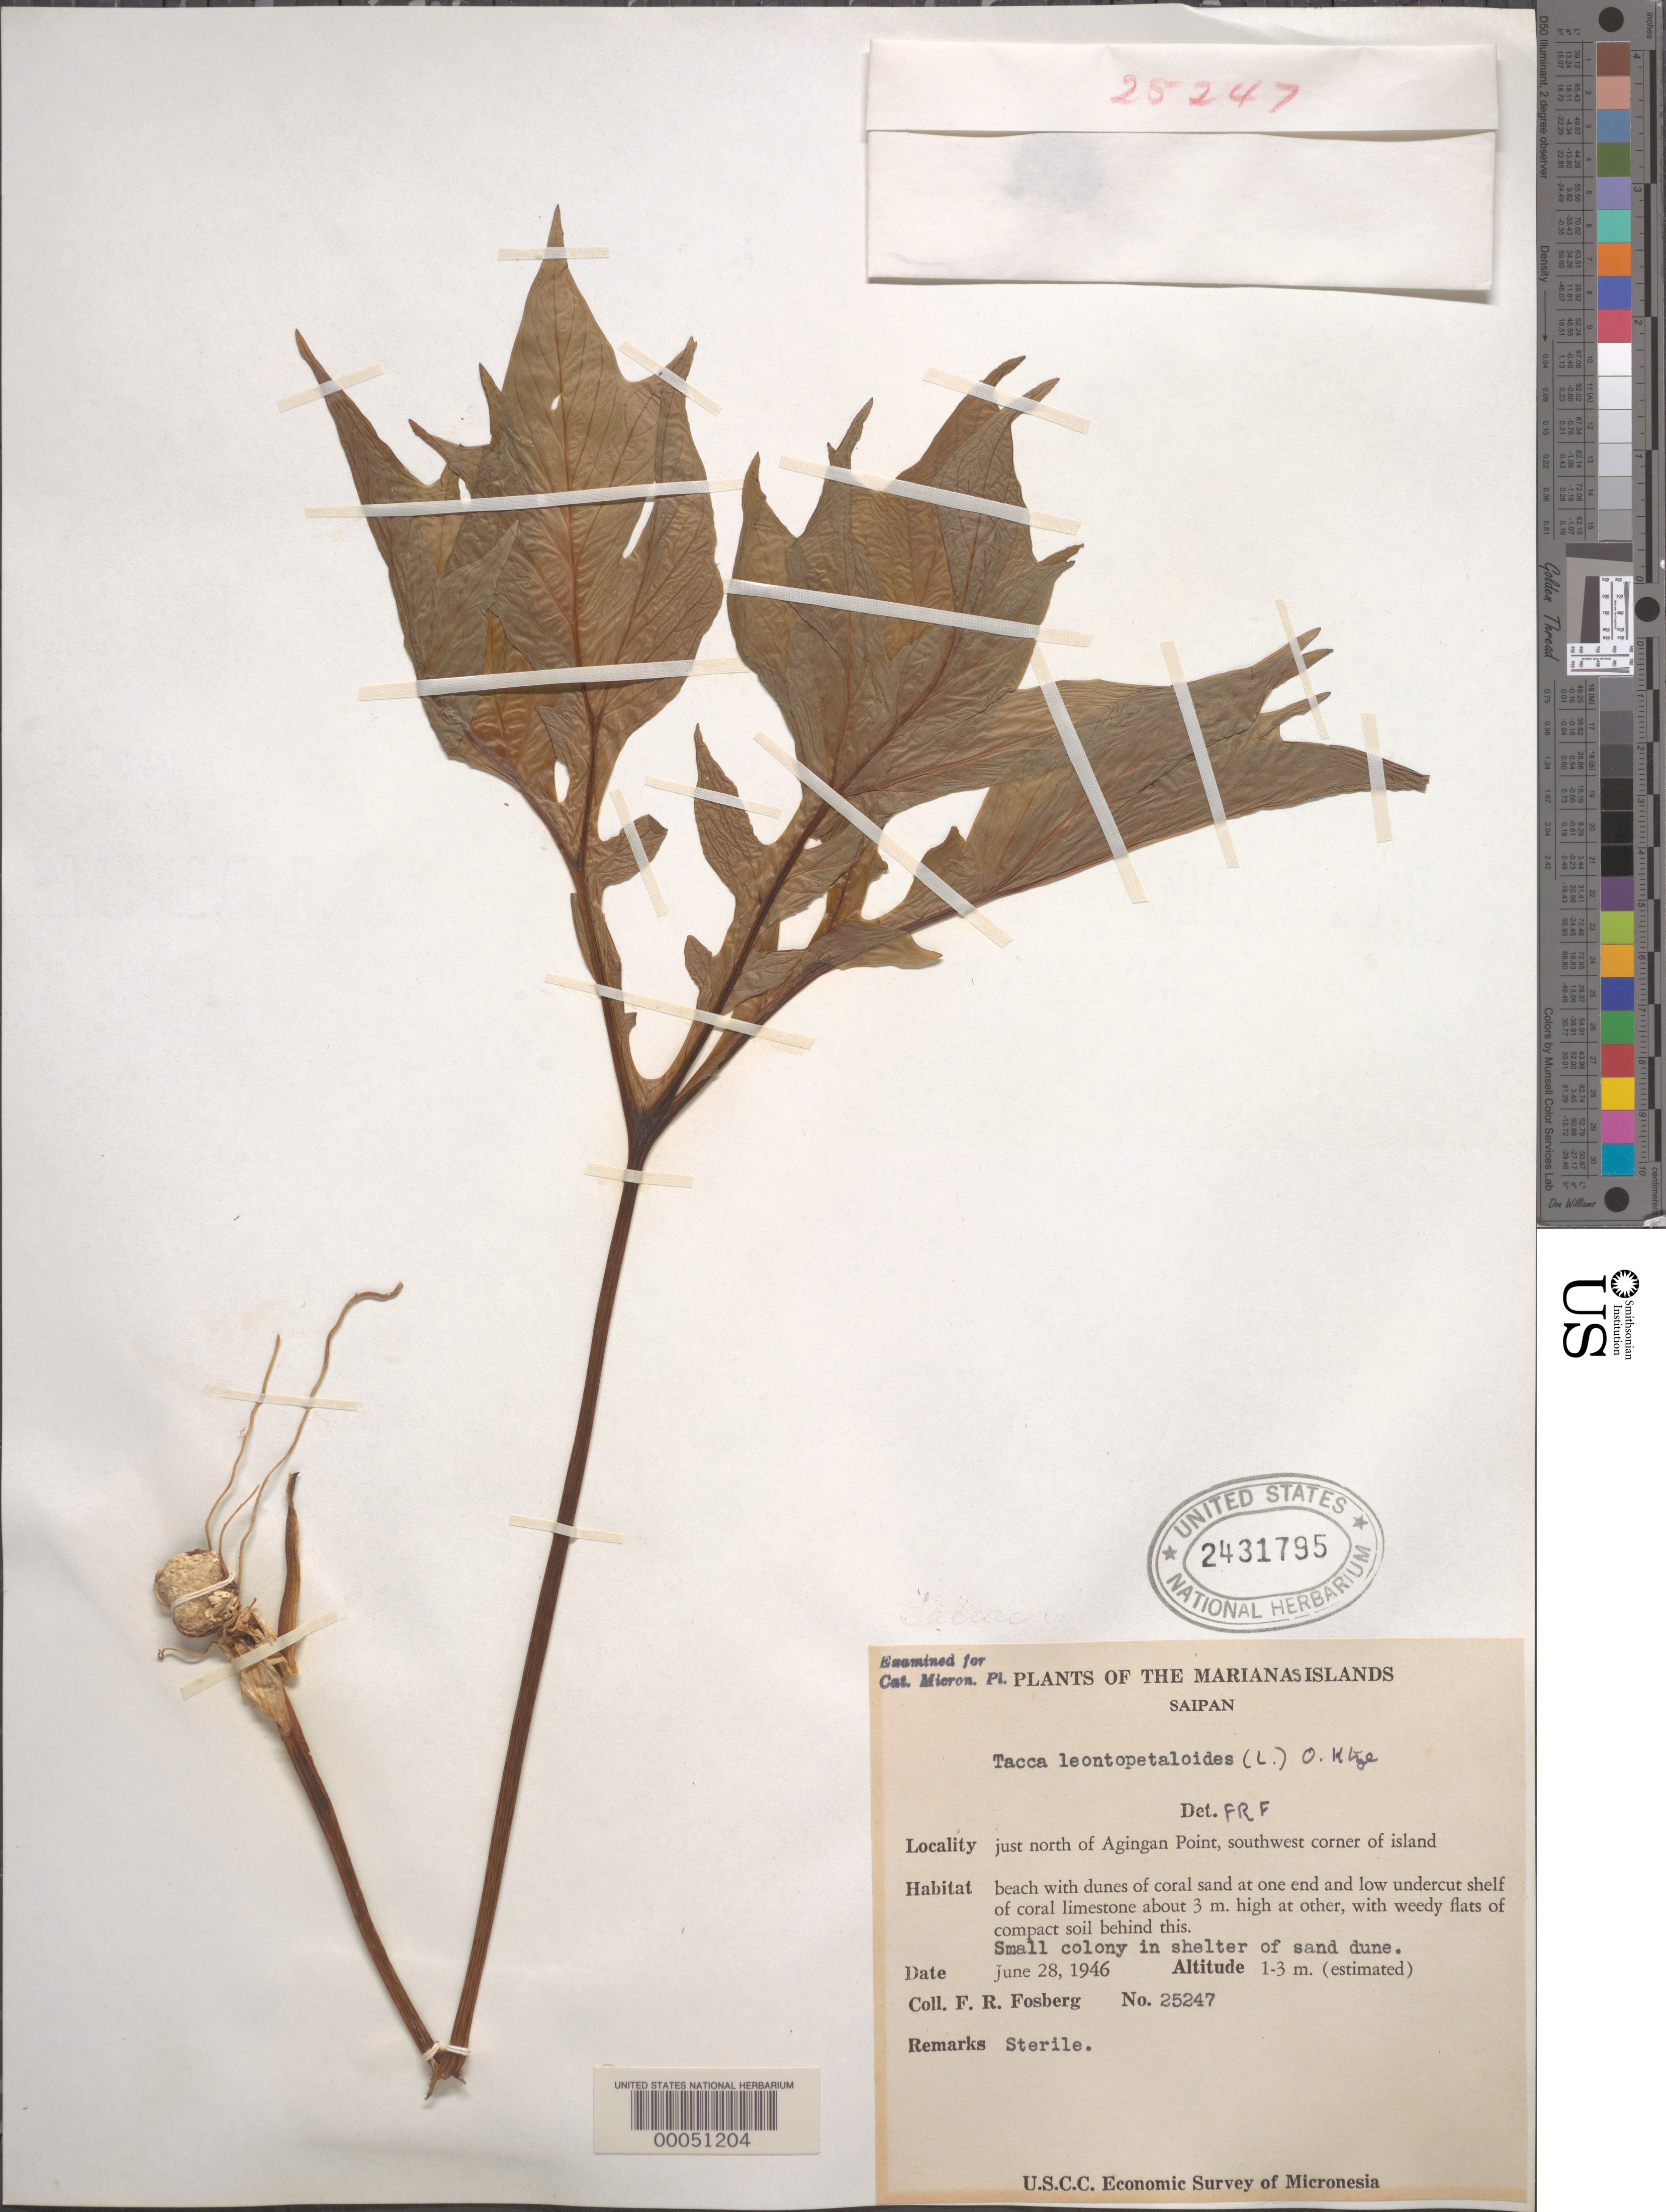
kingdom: Plantae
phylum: Tracheophyta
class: Liliopsida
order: Dioscoreales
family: Dioscoreaceae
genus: Tacca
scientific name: Tacca leontopetaloides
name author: (L.) Kuntze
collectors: F. R. Fosberg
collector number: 25247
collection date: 1946-06-28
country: Northern Mariana Islands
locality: Saipan. Just north of Agingan Point, southwest corner of island.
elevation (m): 1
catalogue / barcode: US 2431795